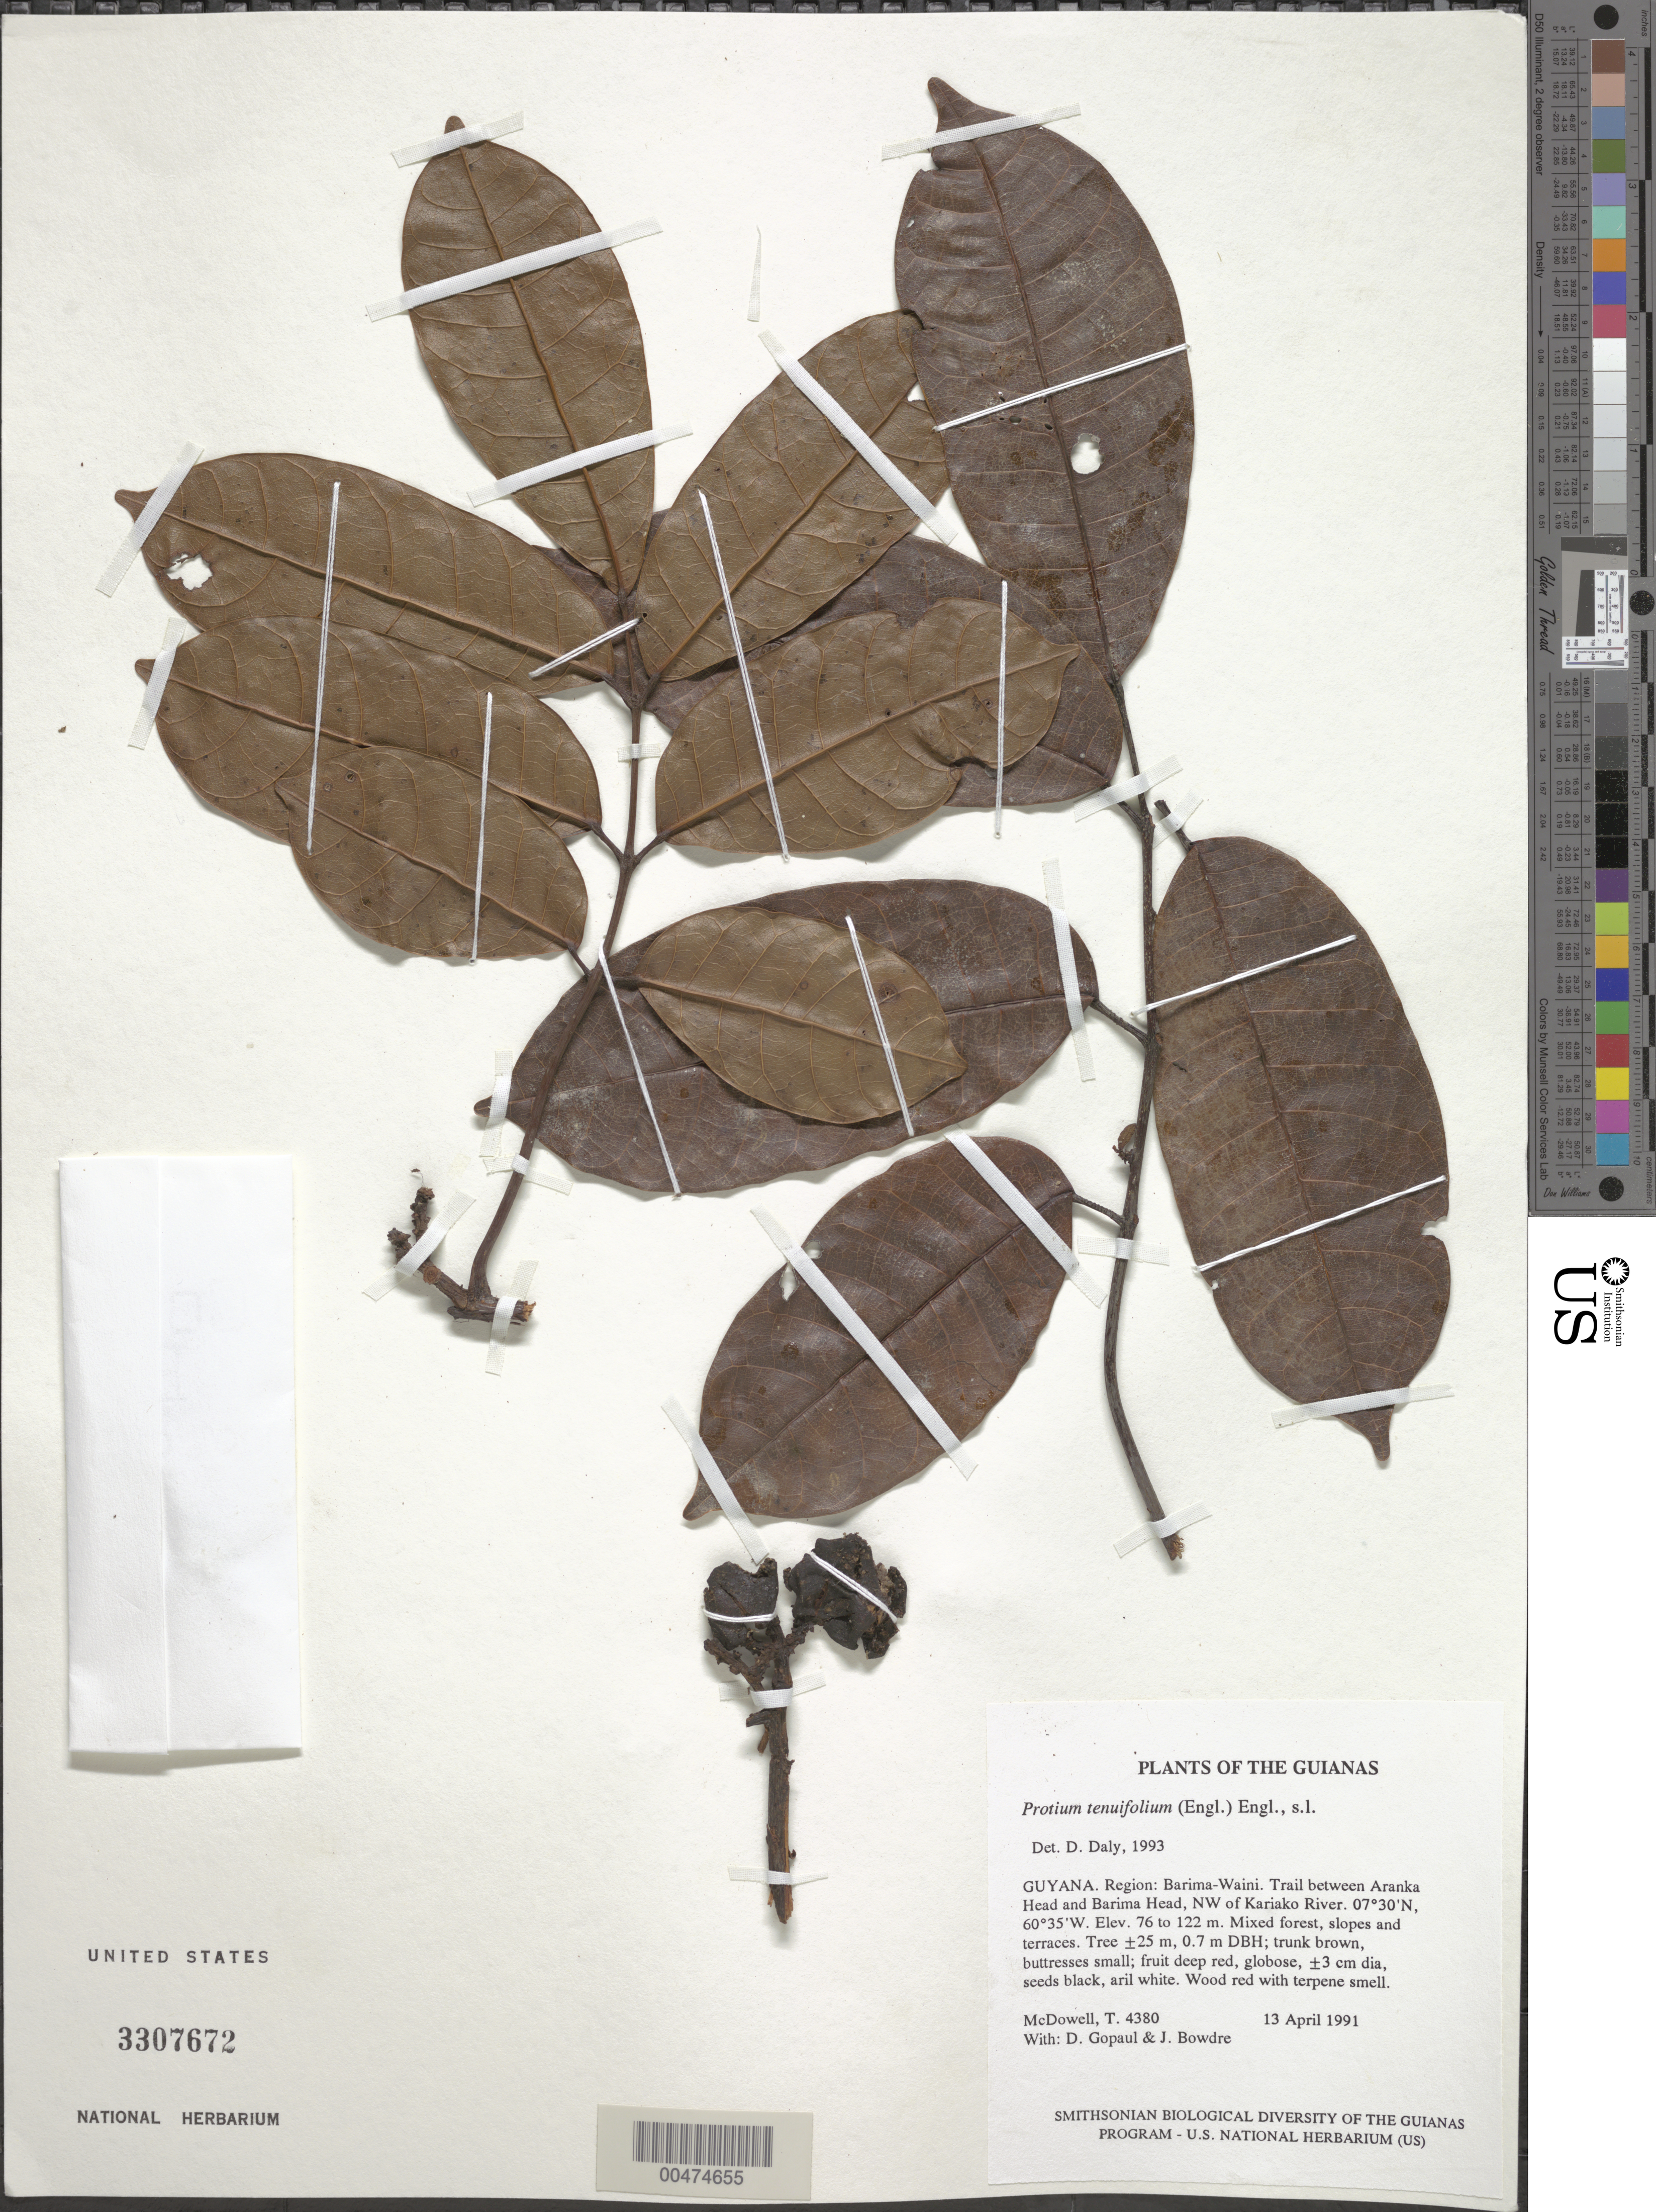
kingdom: Plantae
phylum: Tracheophyta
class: Magnoliopsida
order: Sapindales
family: Burseraceae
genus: Protium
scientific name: Protium tenuifolium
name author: (Engl.) Engl.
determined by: Daly, D. C.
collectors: T. McDowell, D. Gopaul & J. Bowdre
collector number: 4380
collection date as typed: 13 April 1991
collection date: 1991-04-13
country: Guyana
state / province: Barima-Waini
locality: Trail between Aranka Head and Barima Head, NW of Kariako River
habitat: Mixed forest, slopes and terraces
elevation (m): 76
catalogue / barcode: US 3307672